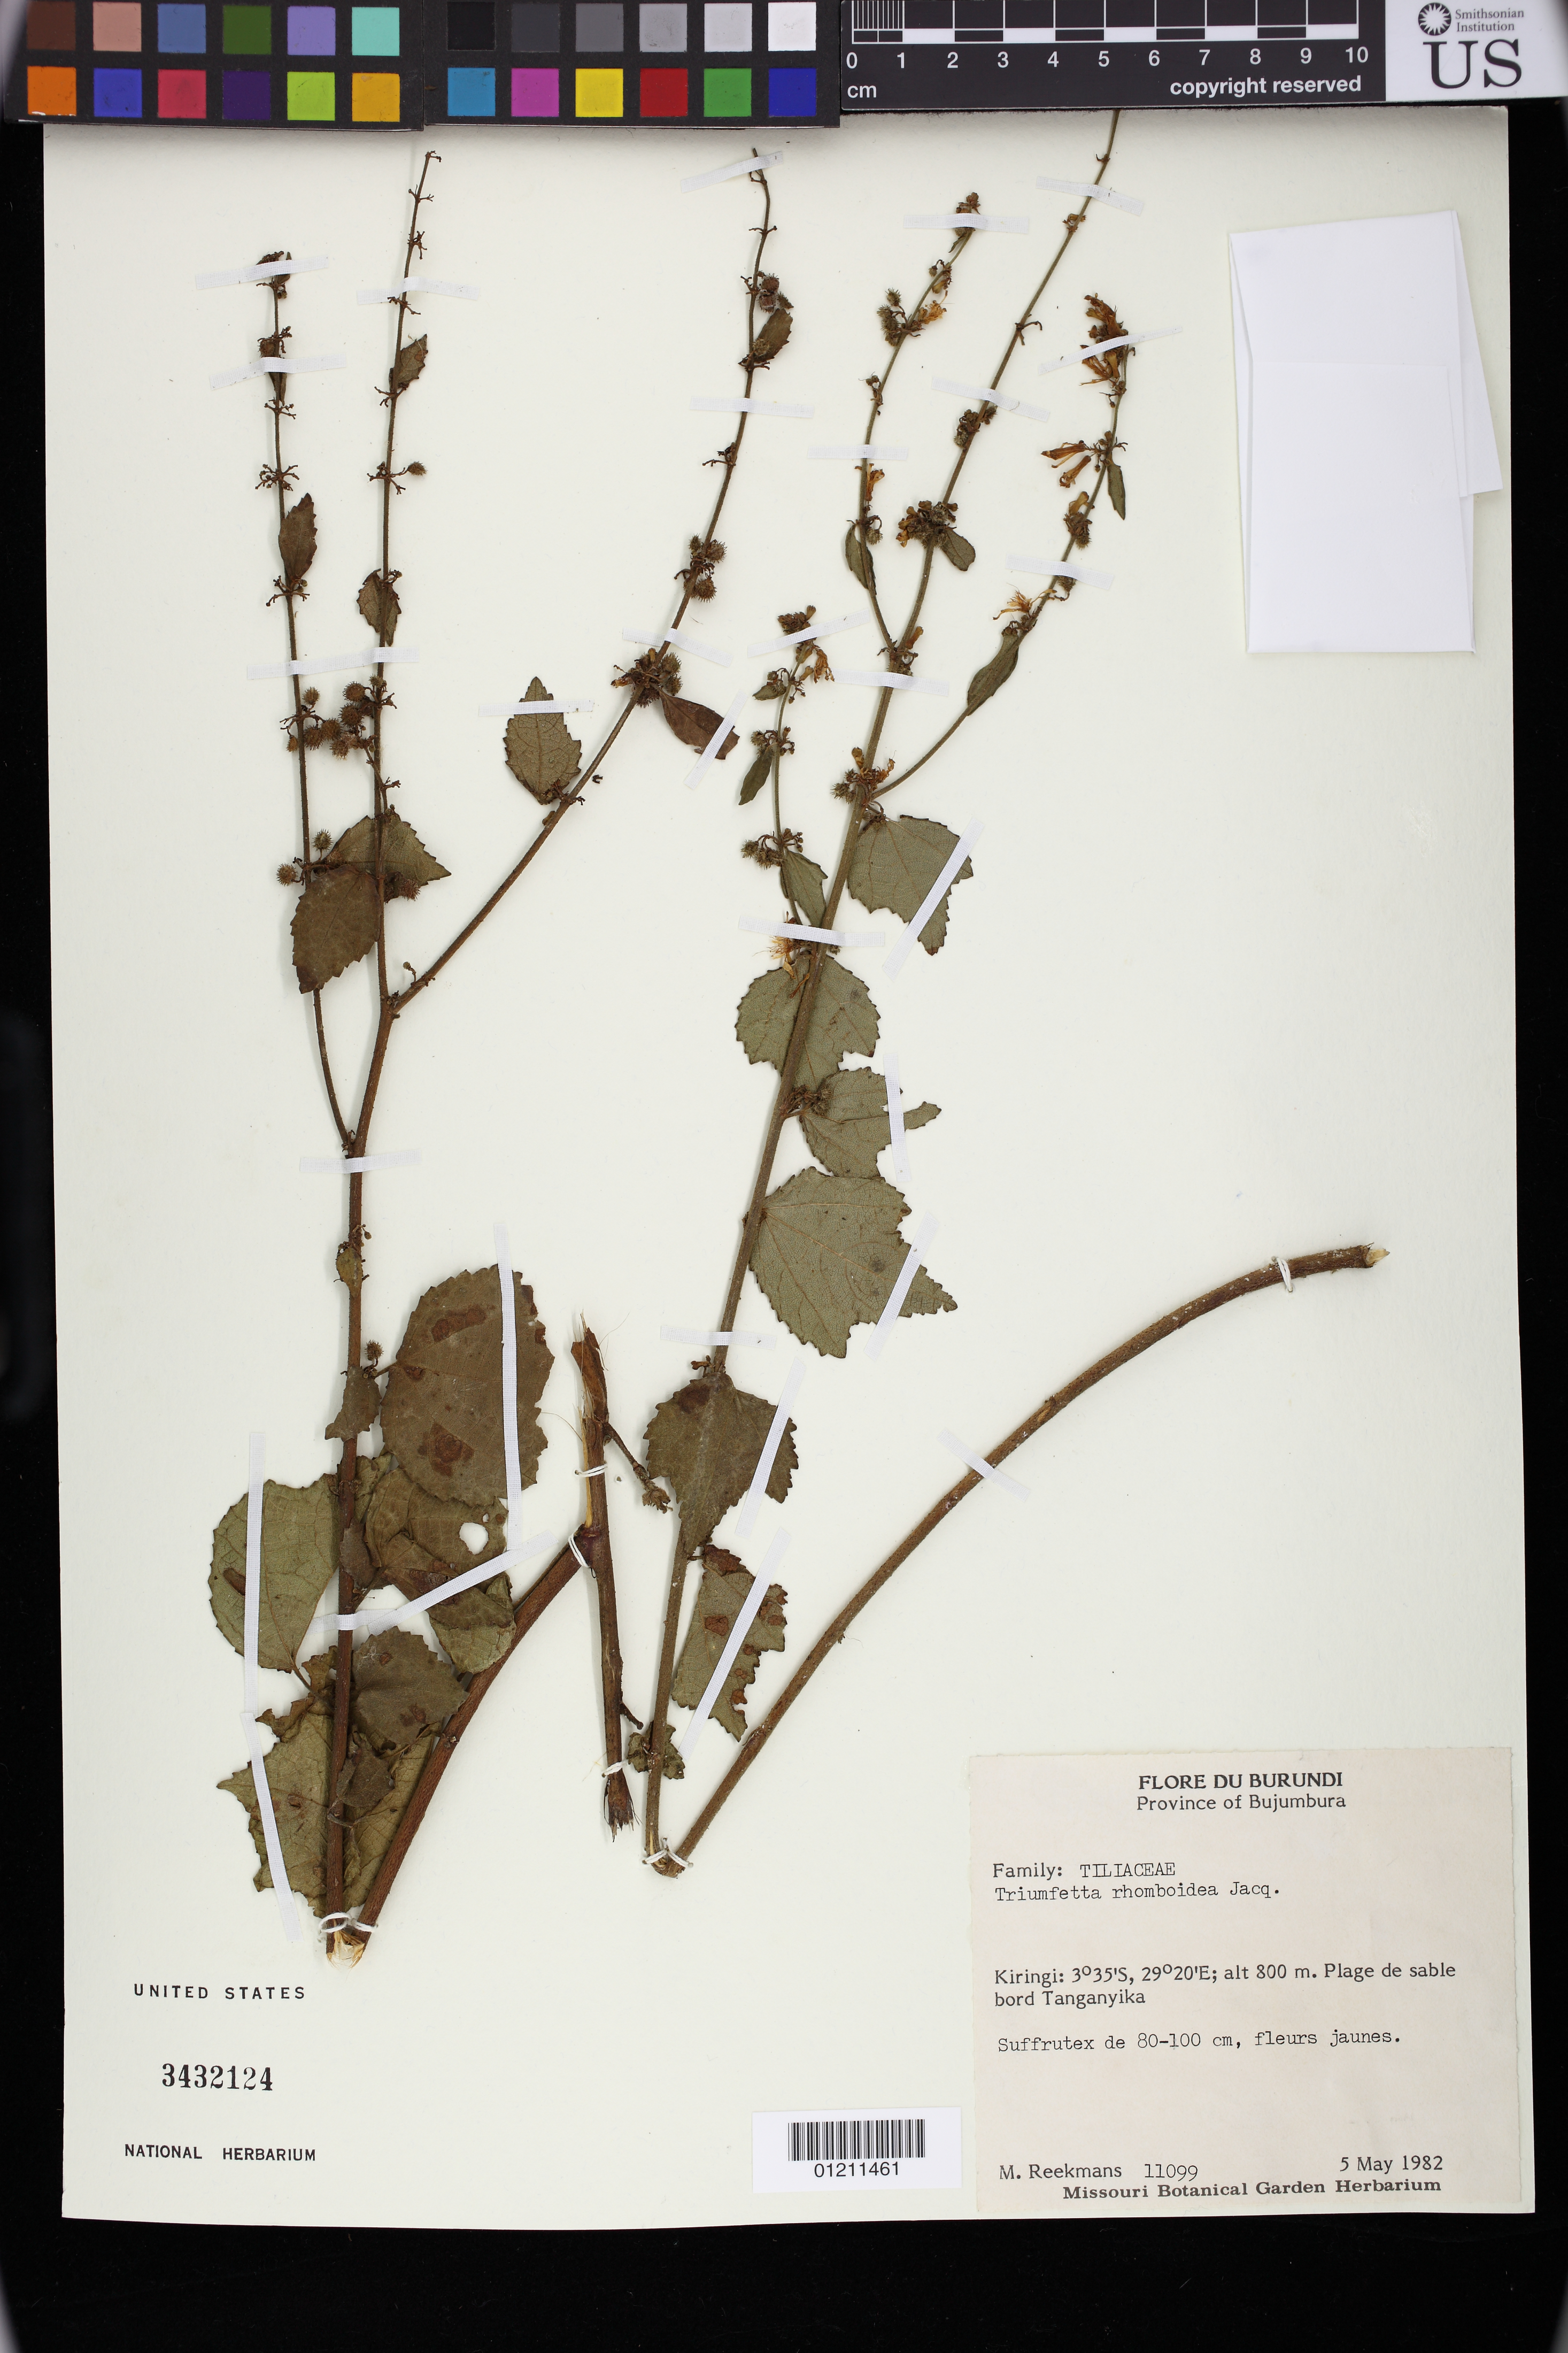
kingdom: Plantae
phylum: Tracheophyta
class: Magnoliopsida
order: Malvales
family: Malvaceae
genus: Triumfetta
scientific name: Triumfetta rhomboidea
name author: Jacq.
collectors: M. Reekmans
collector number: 11099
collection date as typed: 05 May 1982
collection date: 1982-05-05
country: Burundi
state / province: Bujumbura Mairie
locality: Burundi: Province of Bujumbura. Kiringi. Plage de sable bord Tanganyika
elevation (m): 800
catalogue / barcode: US 3432124